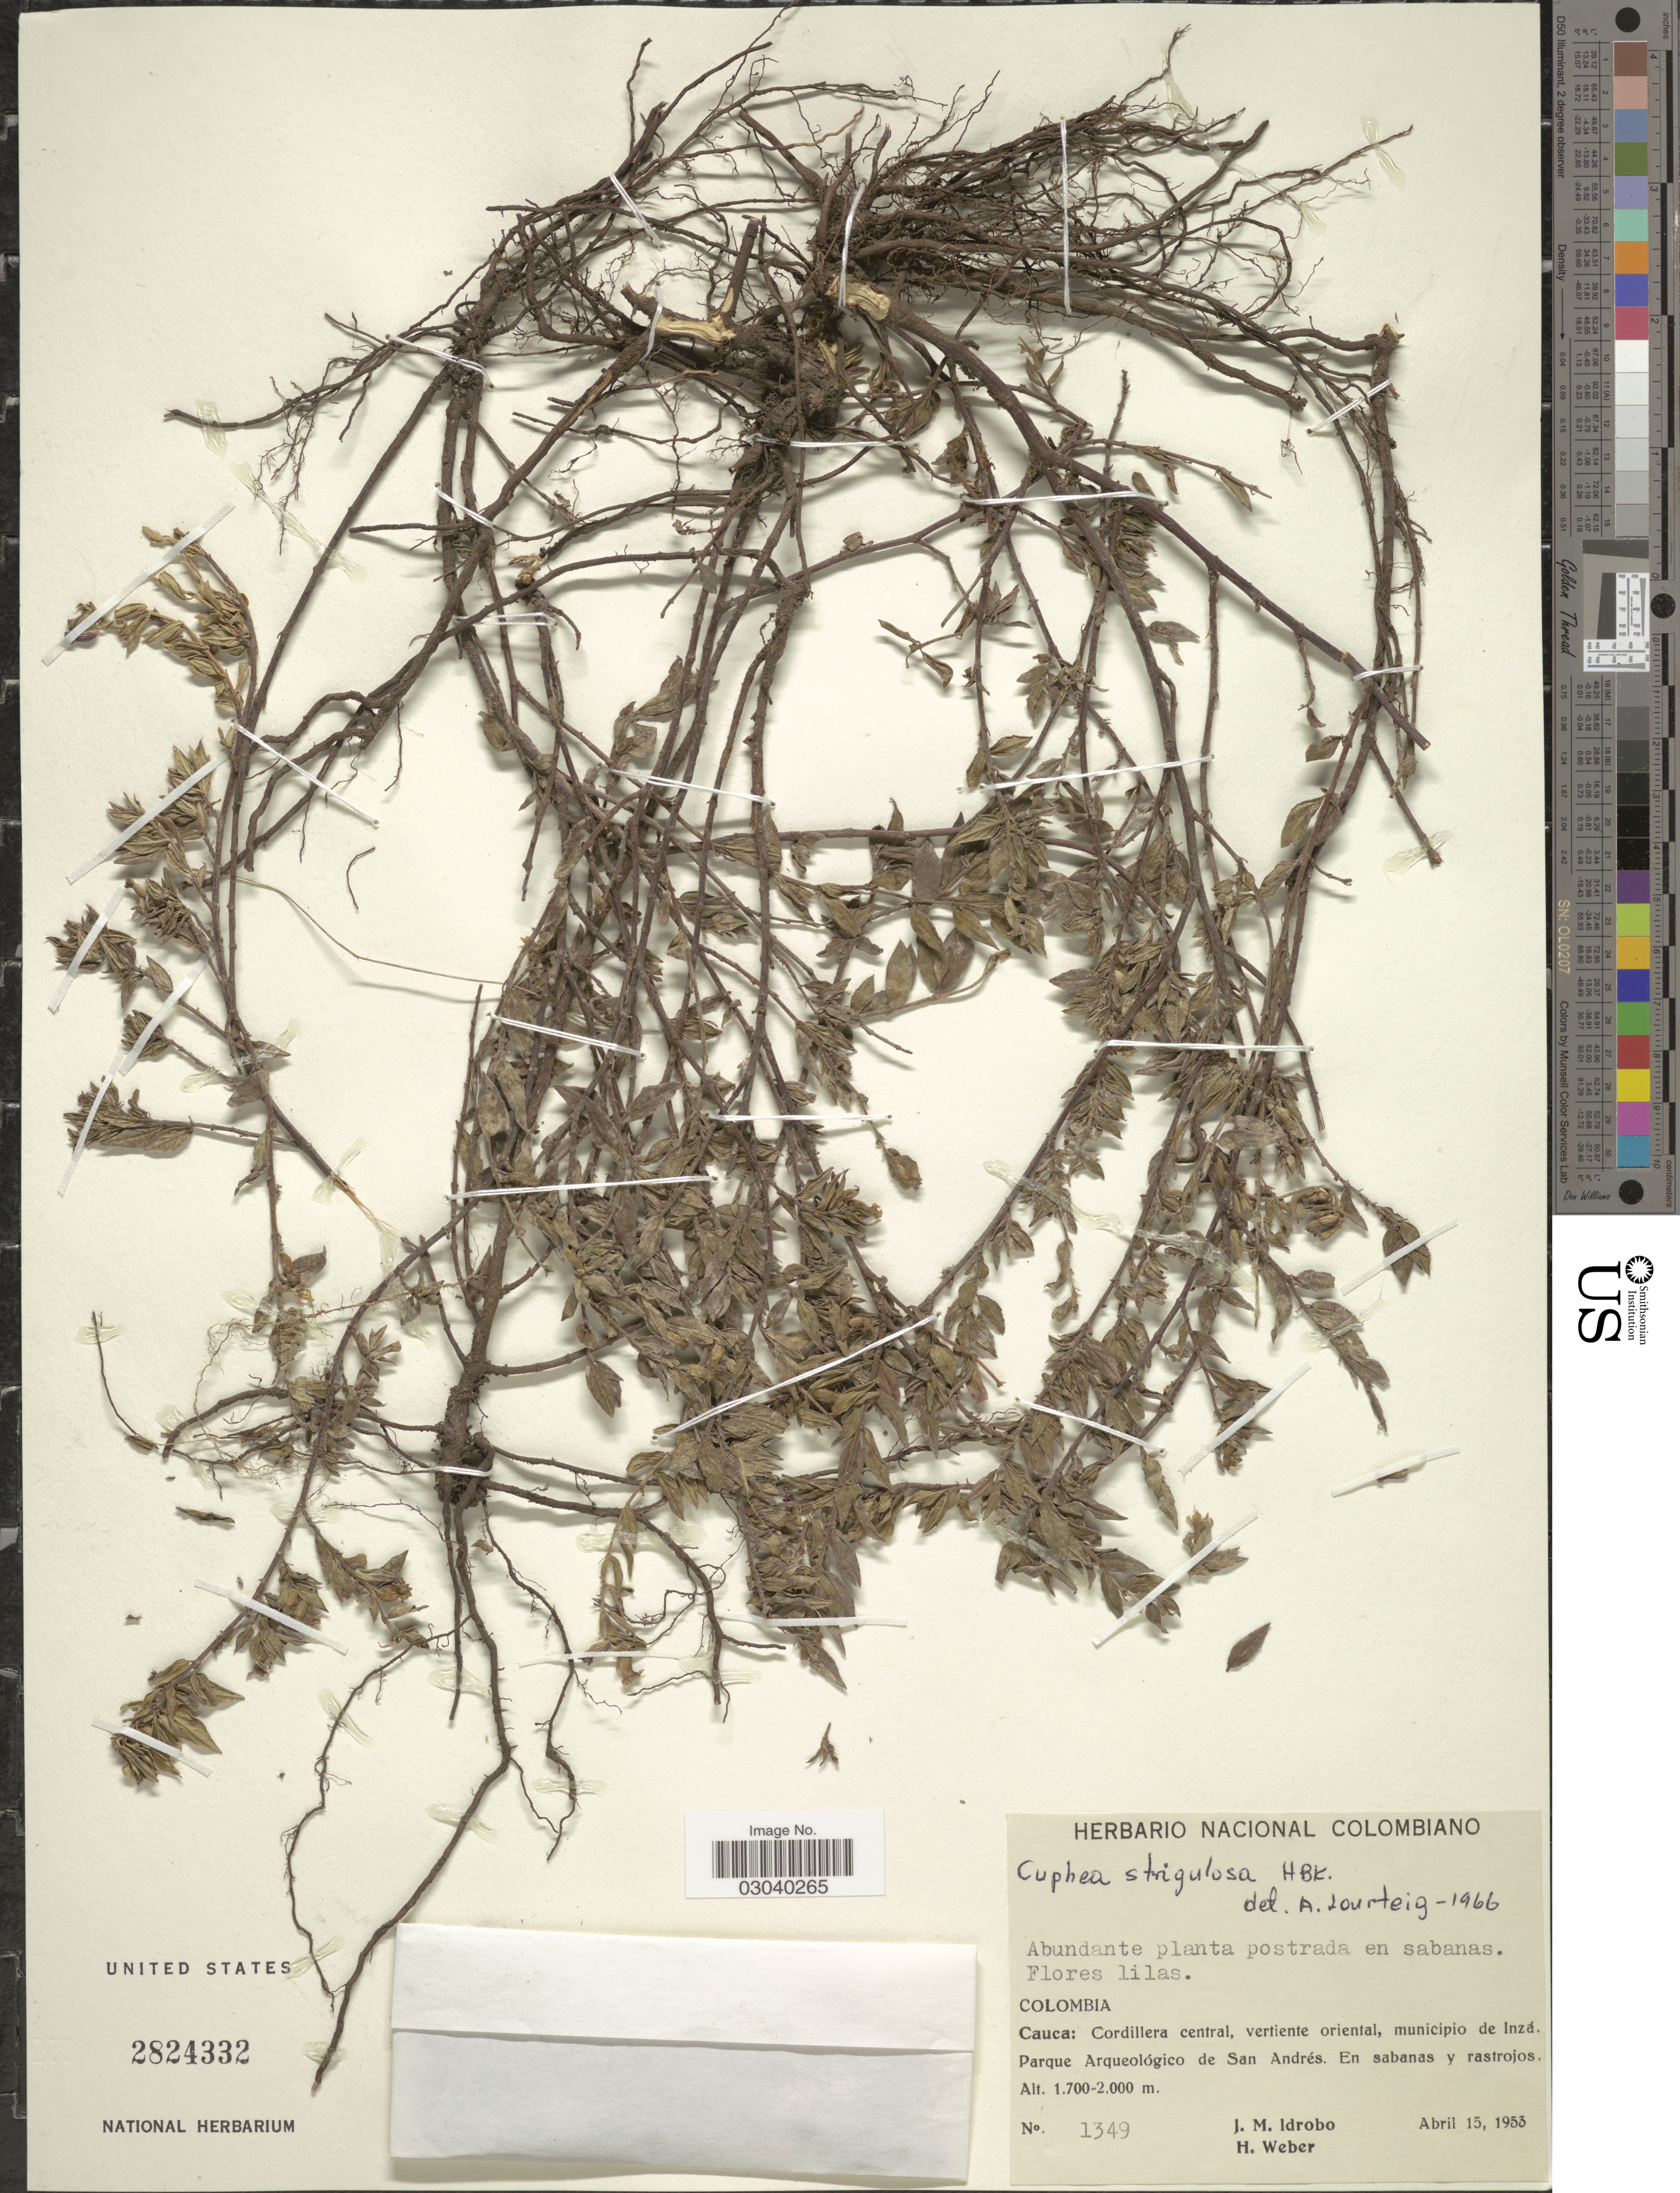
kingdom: Plantae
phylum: Tracheophyta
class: Magnoliopsida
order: Myrtales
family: Lythraceae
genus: Cuphea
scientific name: Cuphea strigulosa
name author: Kunth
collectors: J. M. Idrobo & H. Weber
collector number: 1349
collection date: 1953-04-15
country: Colombia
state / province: Cauca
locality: Cordillera central, vertiente oriental, municipio de Inzá. Parque Arqueológico de San Andrés.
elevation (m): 1700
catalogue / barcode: US 2824332